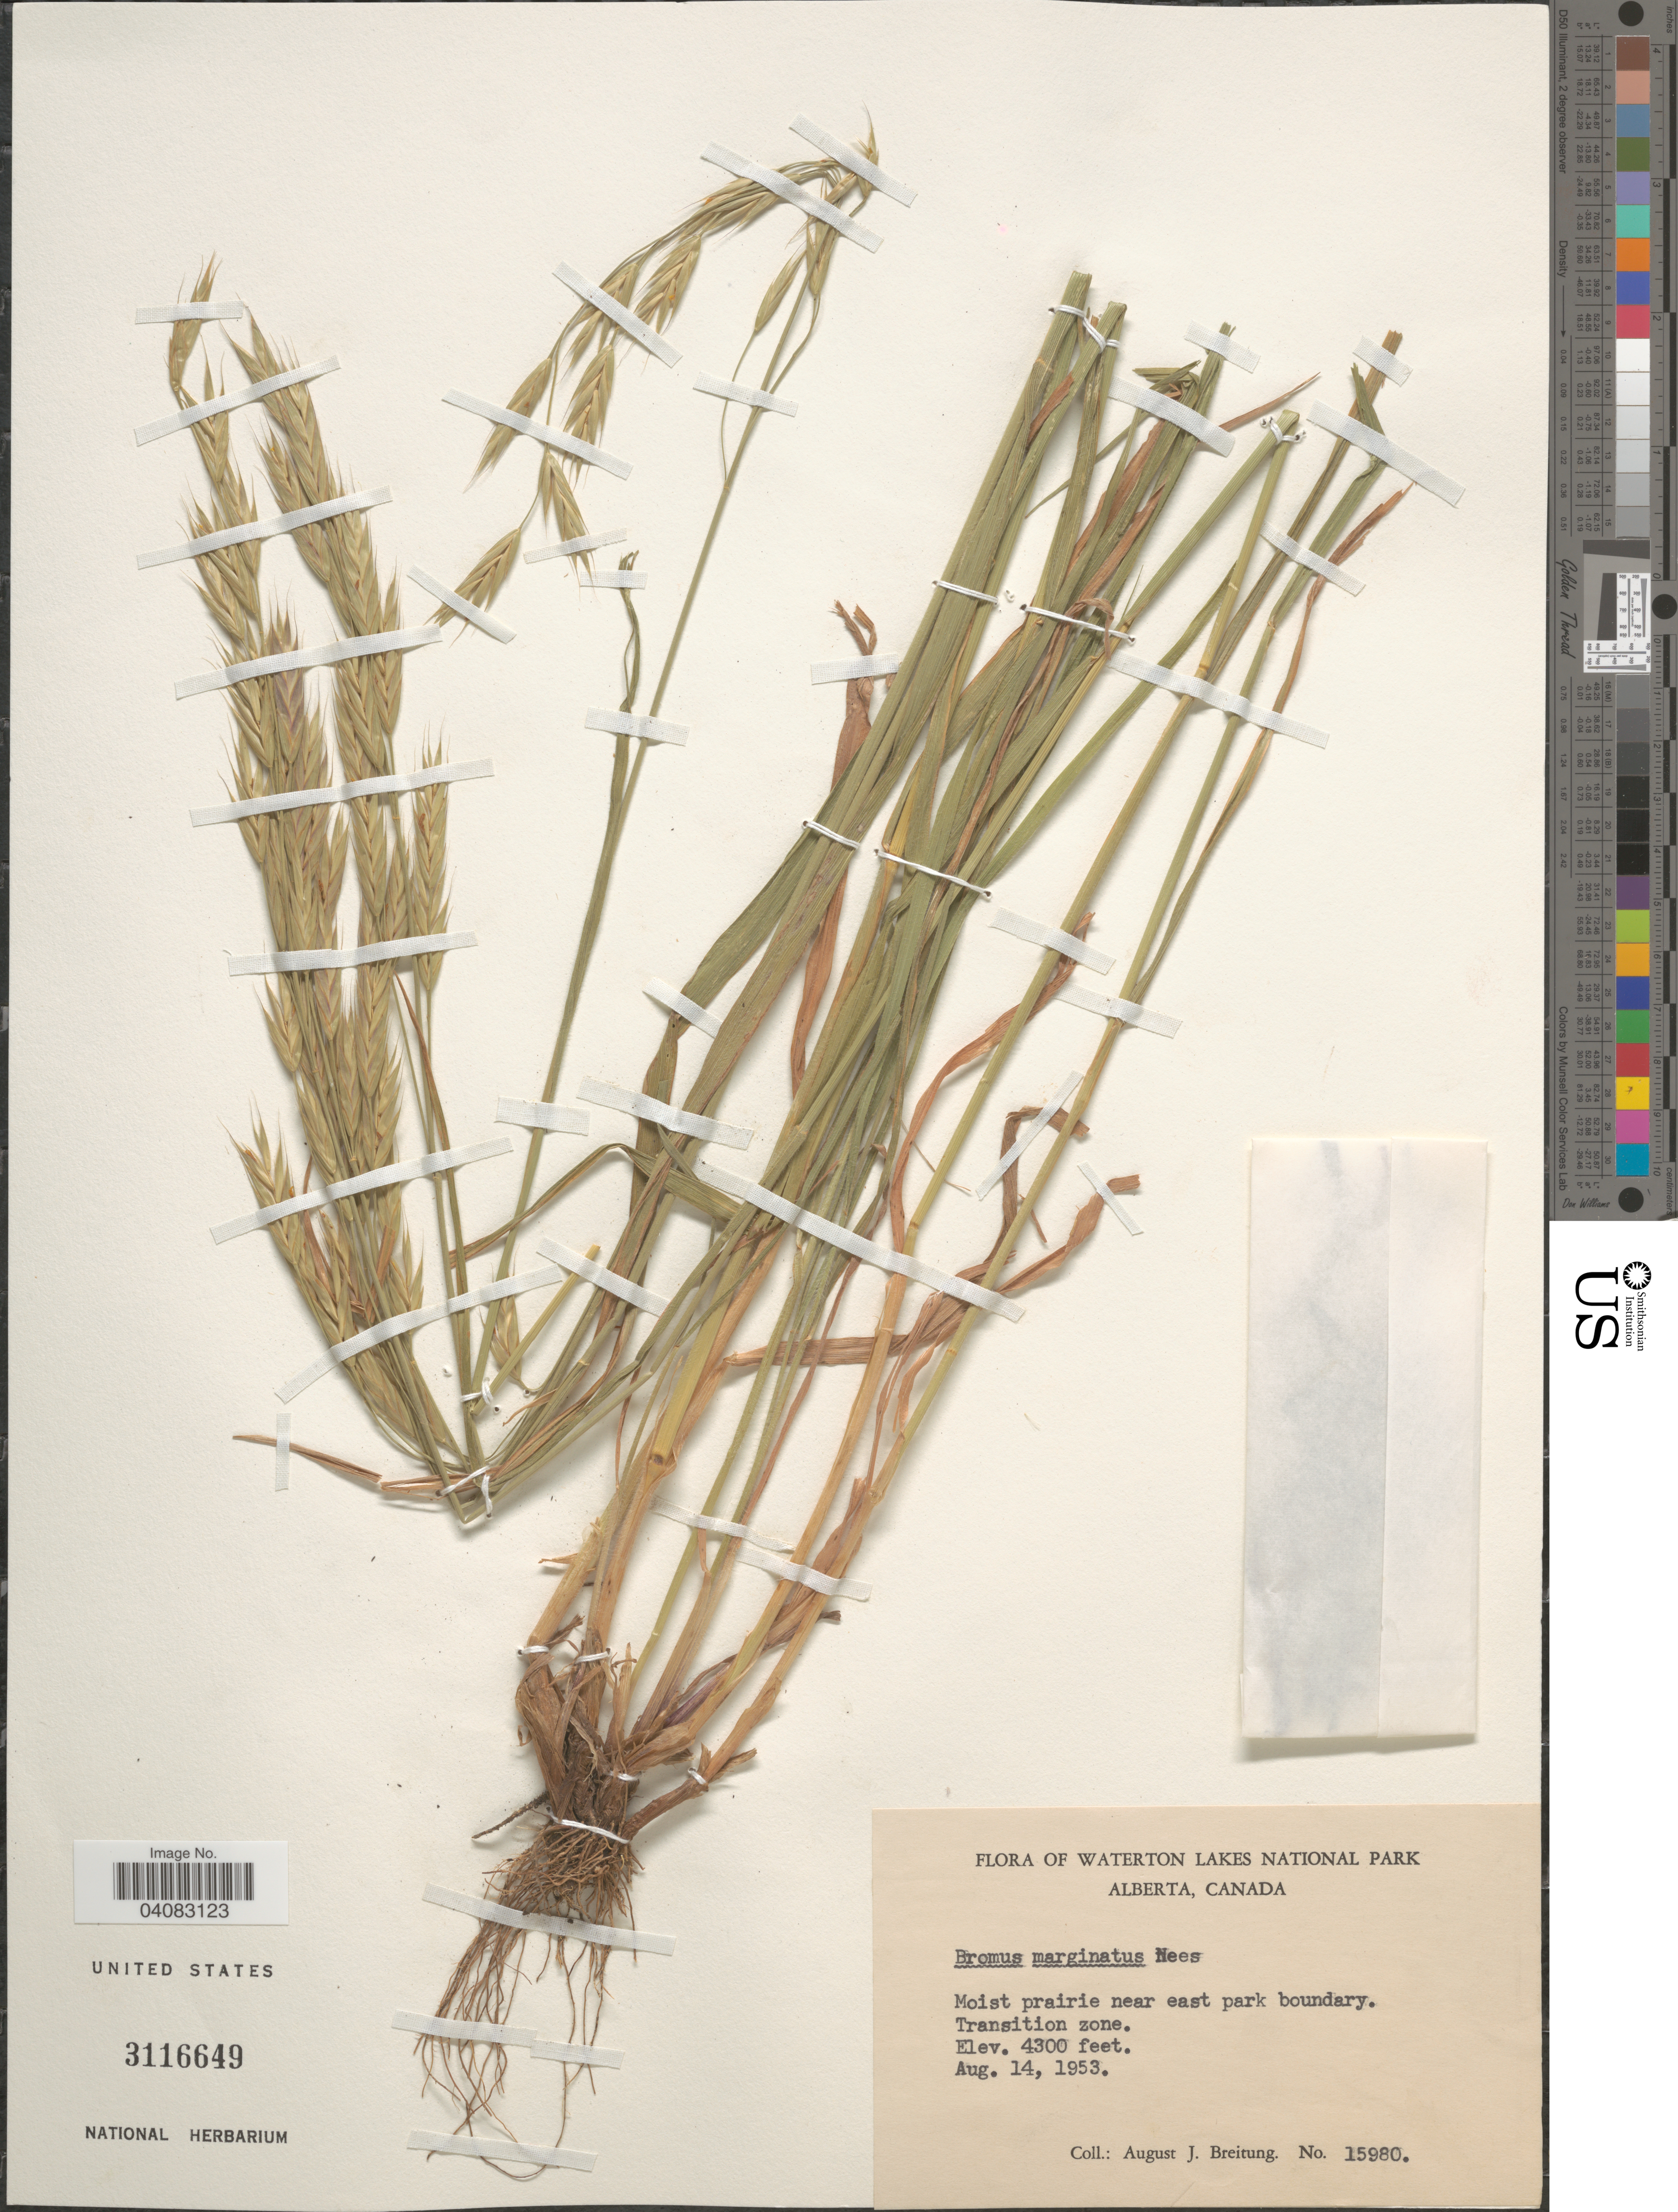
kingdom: Plantae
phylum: Tracheophyta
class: Liliopsida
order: Poales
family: Poaceae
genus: Bromus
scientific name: Bromus marginatus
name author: Nees ex Steud.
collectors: A. Breitung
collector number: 15980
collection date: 1953-08-14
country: Canada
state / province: Alberta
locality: Waterton Lakes National Park. Moist prairie near east park boundary. Transition zone.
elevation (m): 1311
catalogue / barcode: US 3116649